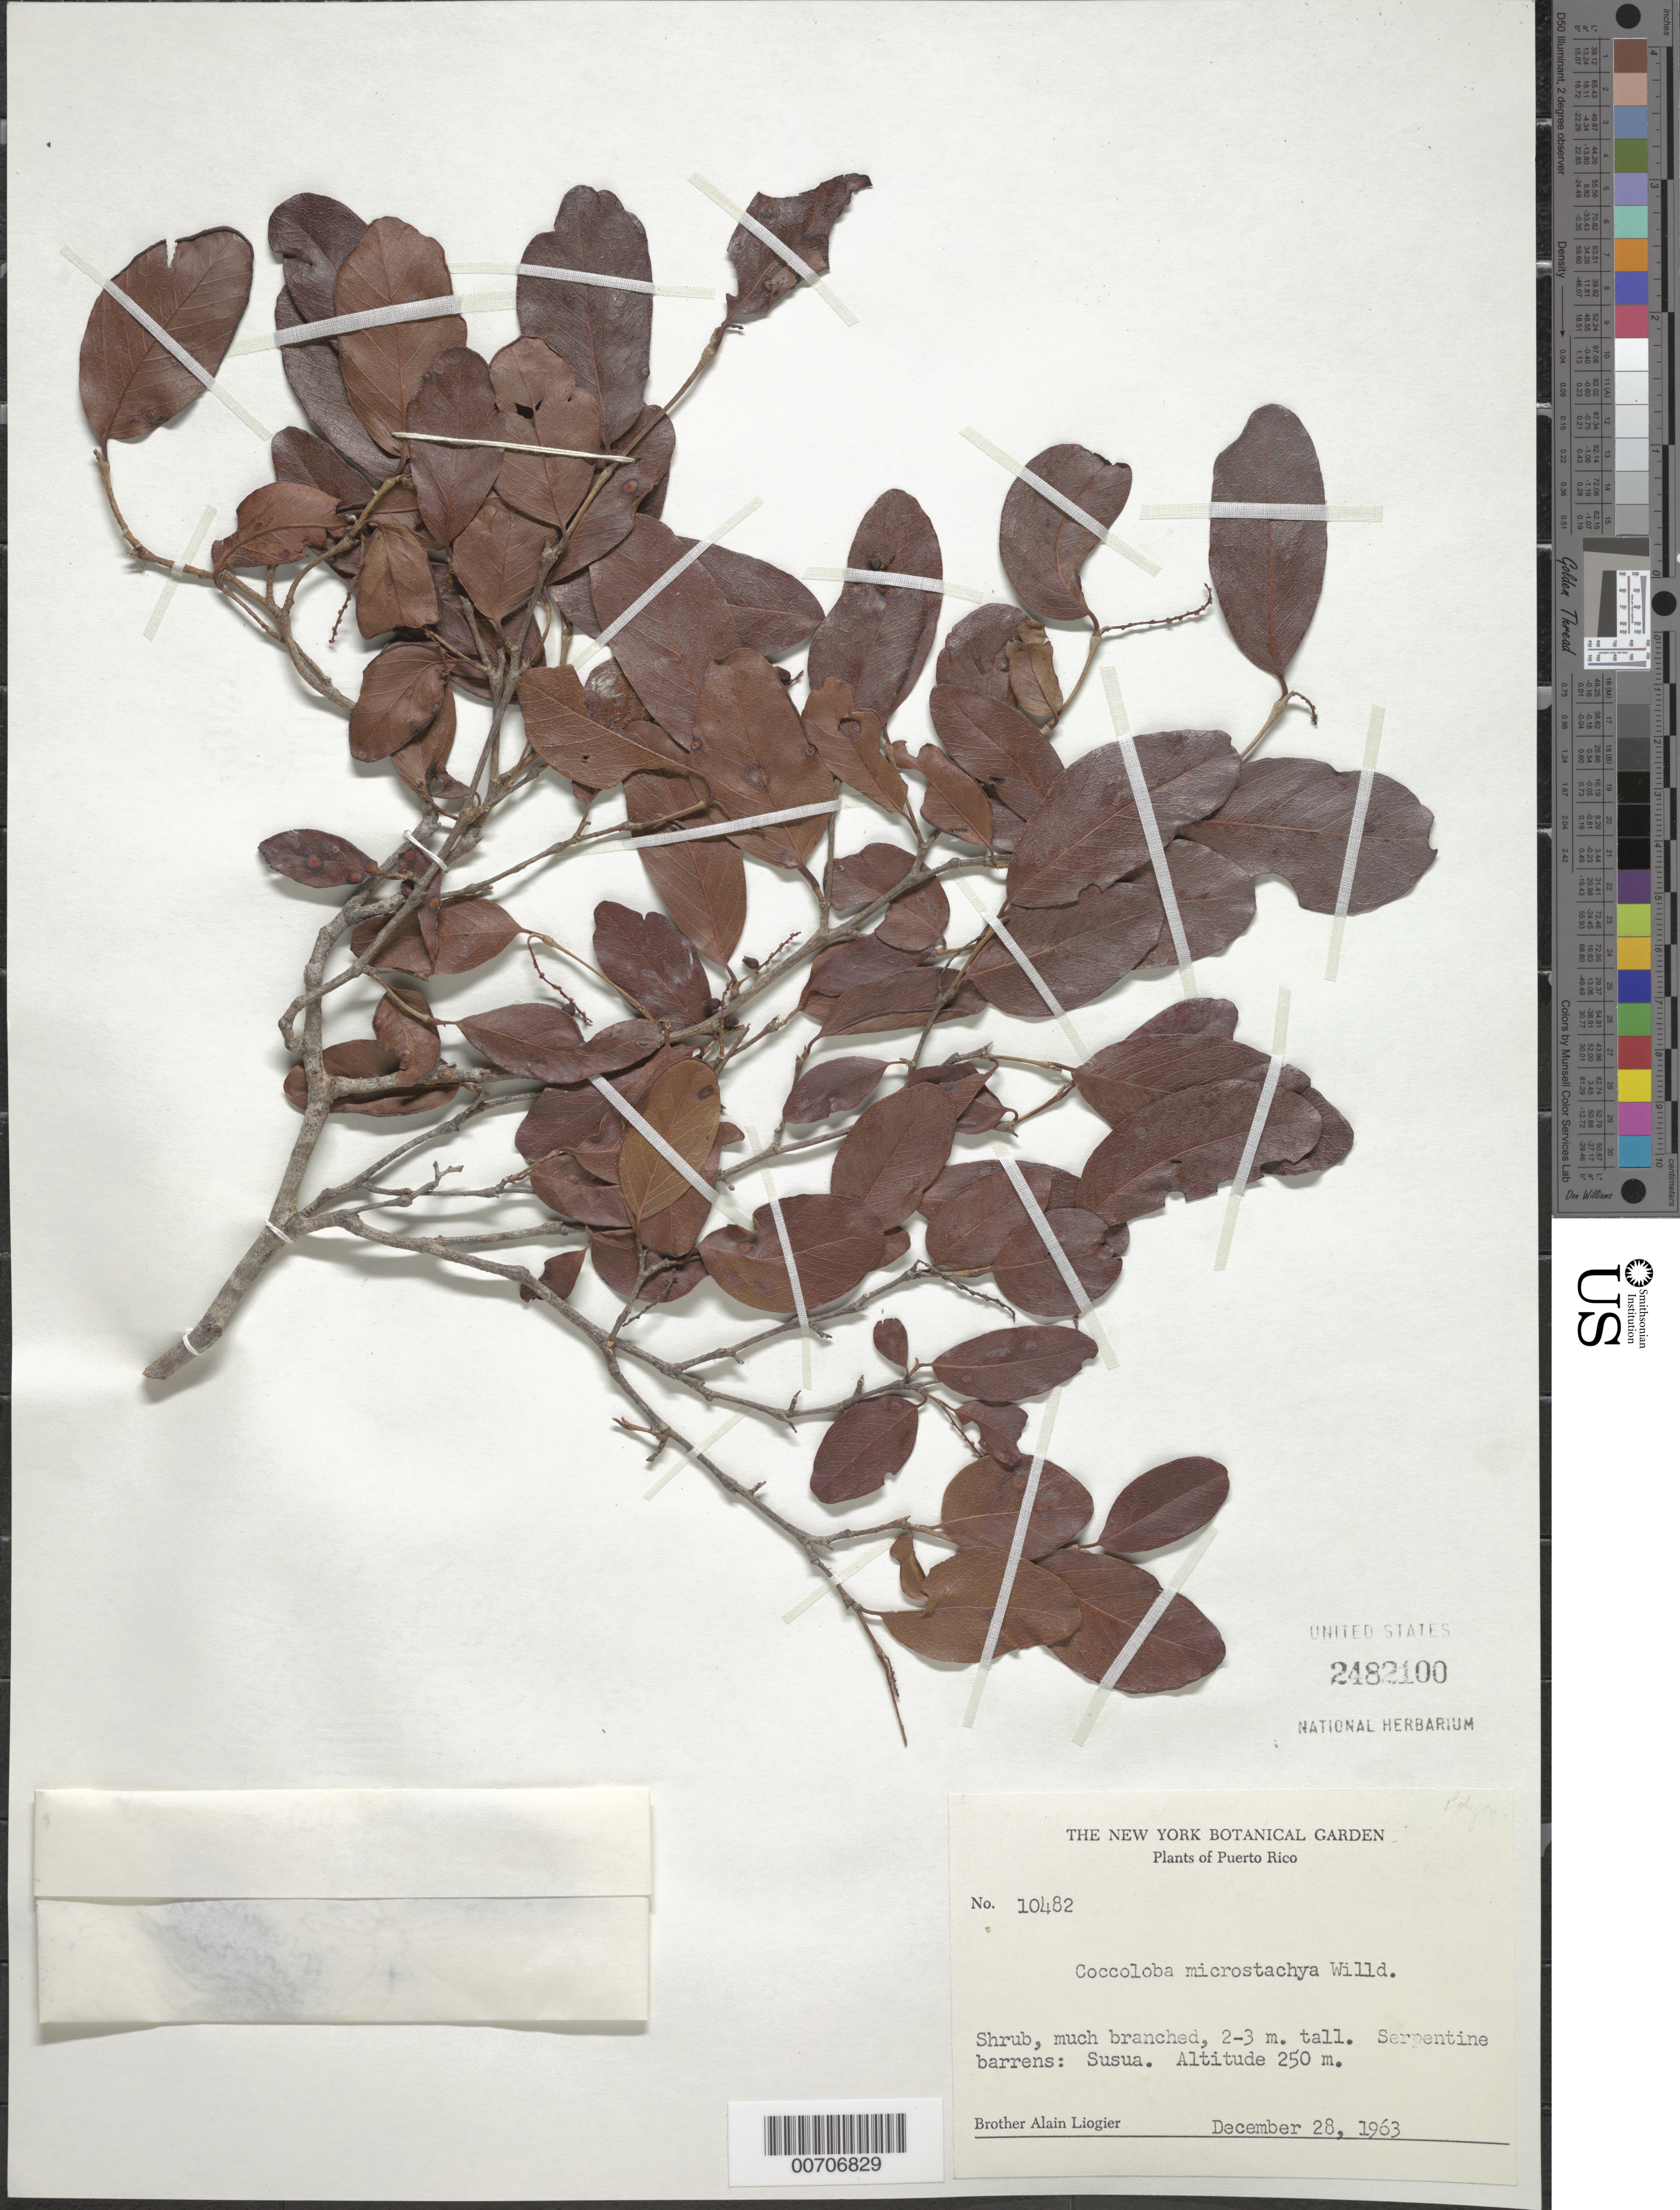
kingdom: Plantae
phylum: Tracheophyta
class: Magnoliopsida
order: Caryophyllales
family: Polygonaceae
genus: Coccoloba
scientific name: Coccoloba microstachya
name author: Willd.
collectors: A. H. Liogier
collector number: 10482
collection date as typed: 28 Dec 1963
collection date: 1963-12-28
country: Puerto Rico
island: Greater Antilles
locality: Susua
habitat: Serpentine barrens.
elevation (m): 250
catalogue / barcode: US 2482100